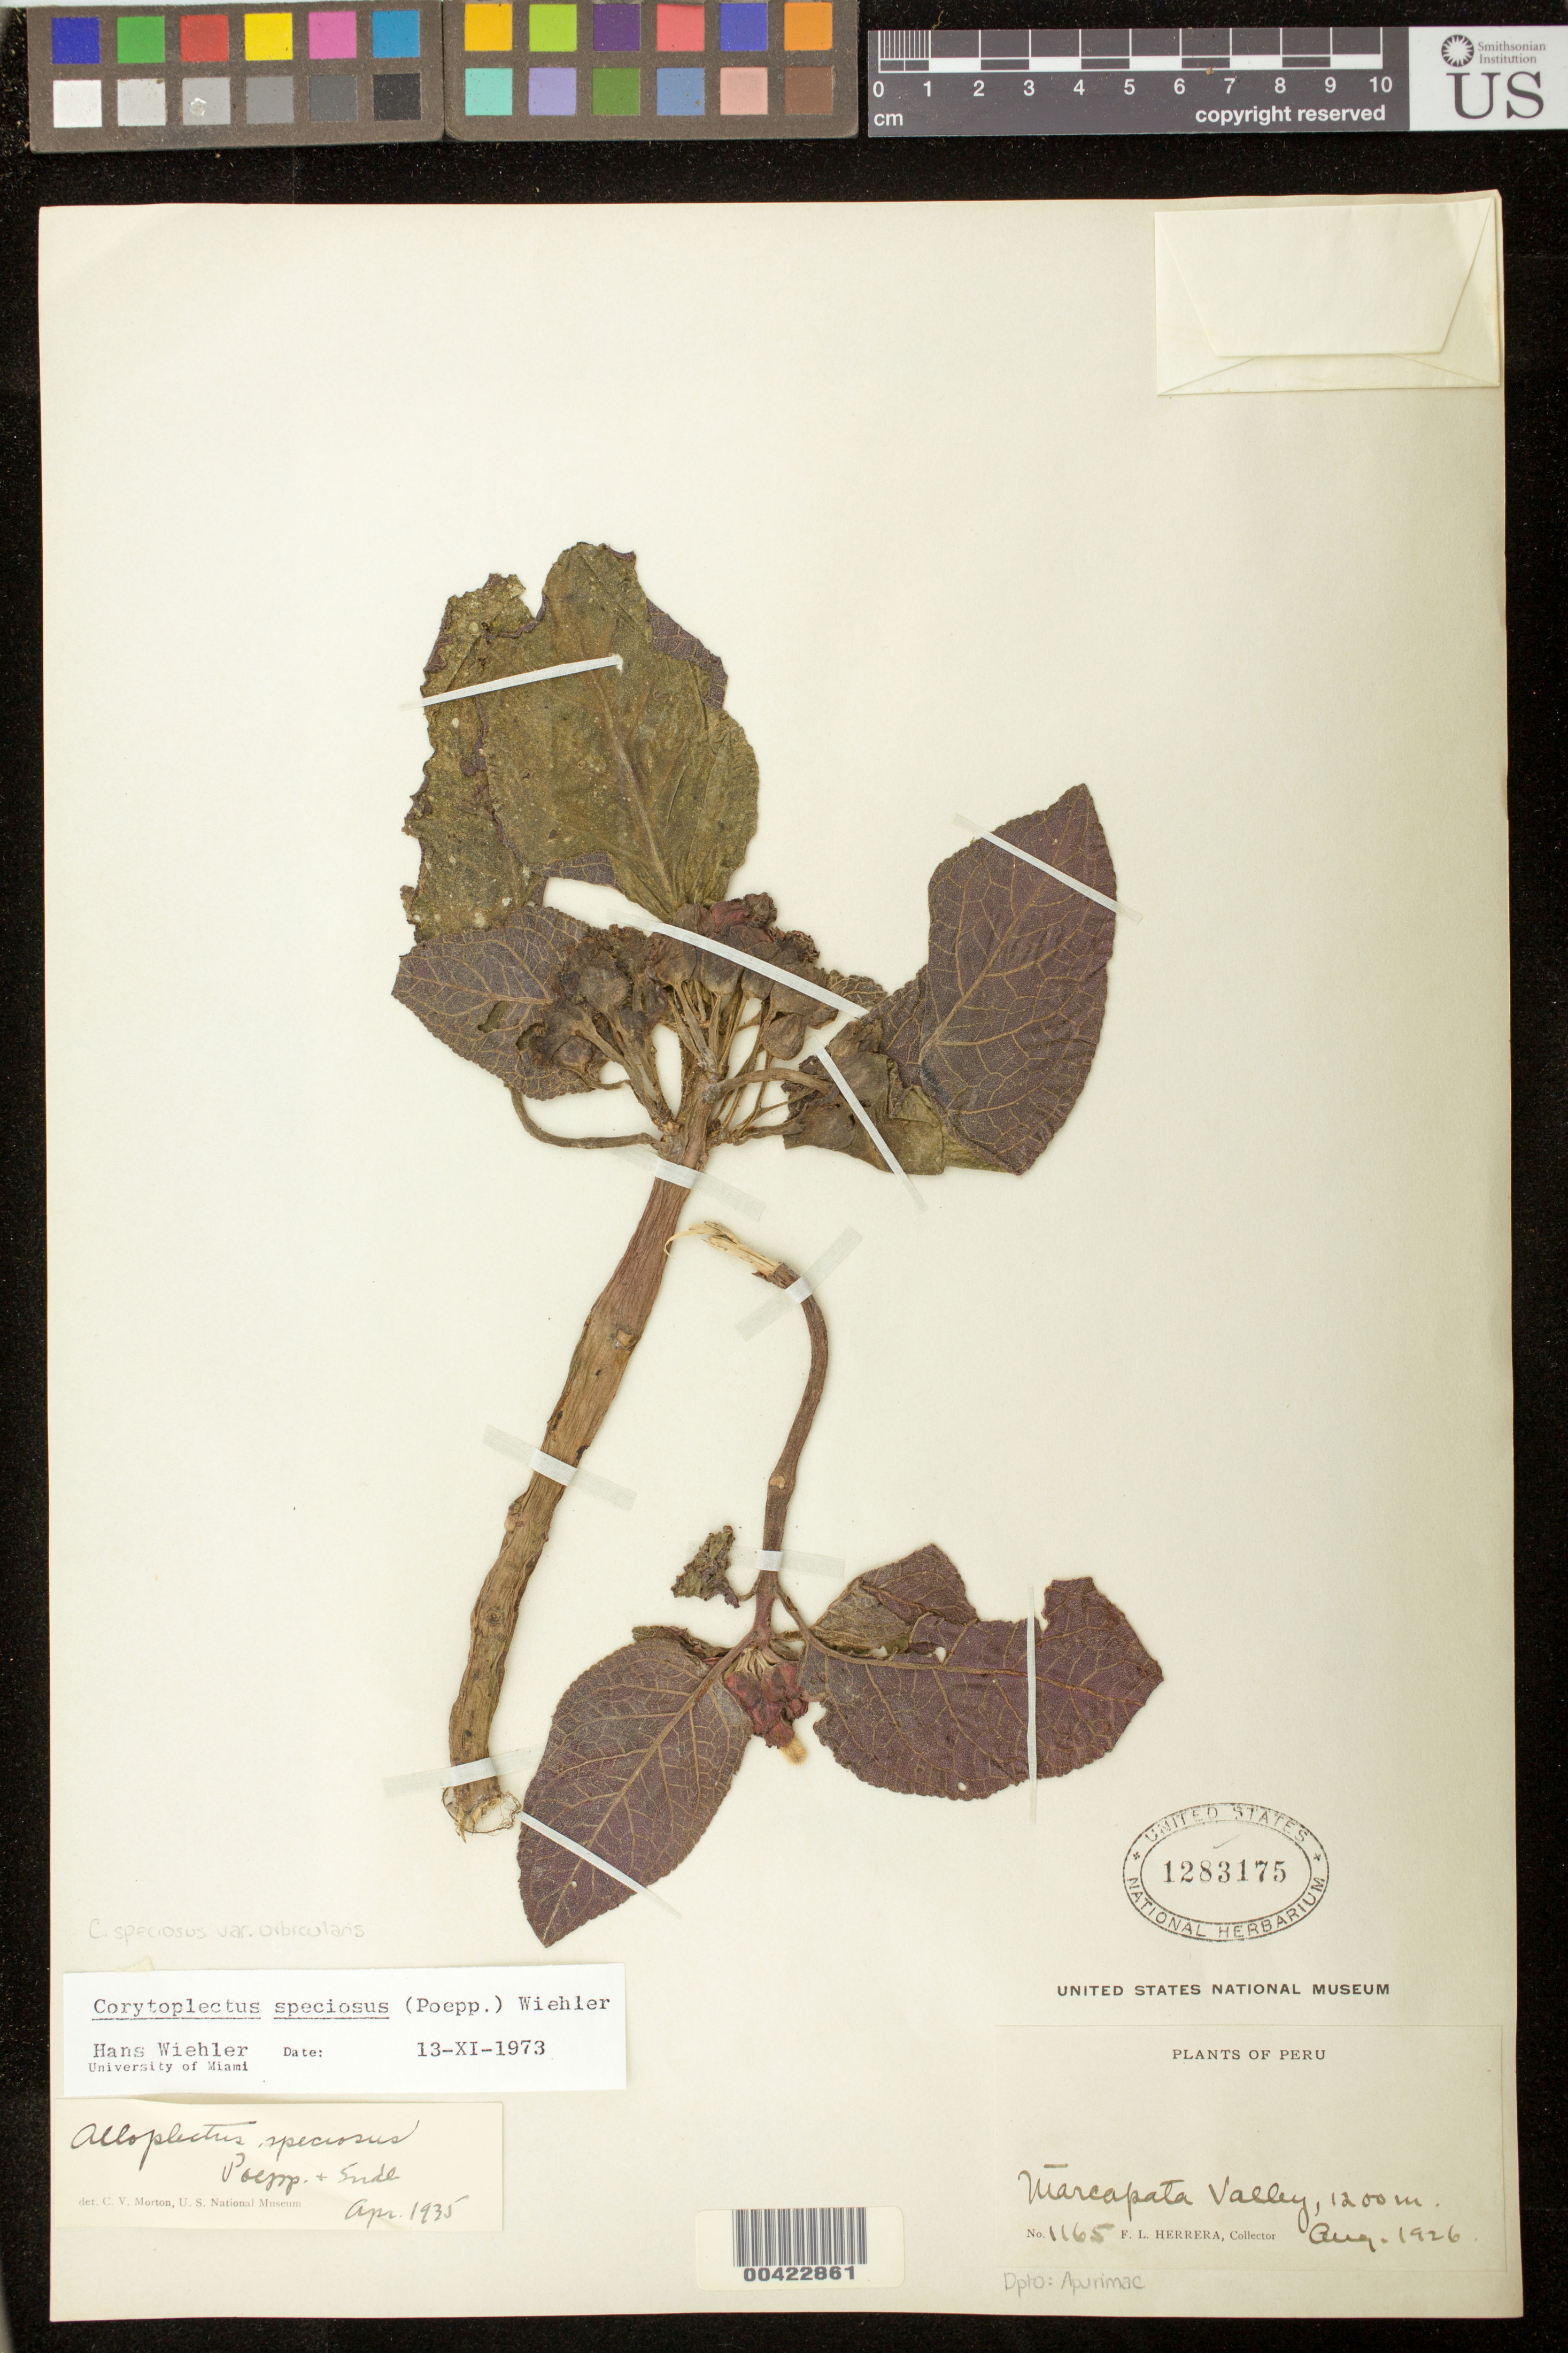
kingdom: Plantae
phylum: Tracheophyta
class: Magnoliopsida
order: Lamiales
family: Gesneriaceae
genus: Corytoplectus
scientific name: Corytoplectus speciosus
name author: (Poepp.) Wiehler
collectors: F. L. Herrera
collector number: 1165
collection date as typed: Aug 1926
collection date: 1926-08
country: Peru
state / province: Cusco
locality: Marcapata valley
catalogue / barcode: US 1283175